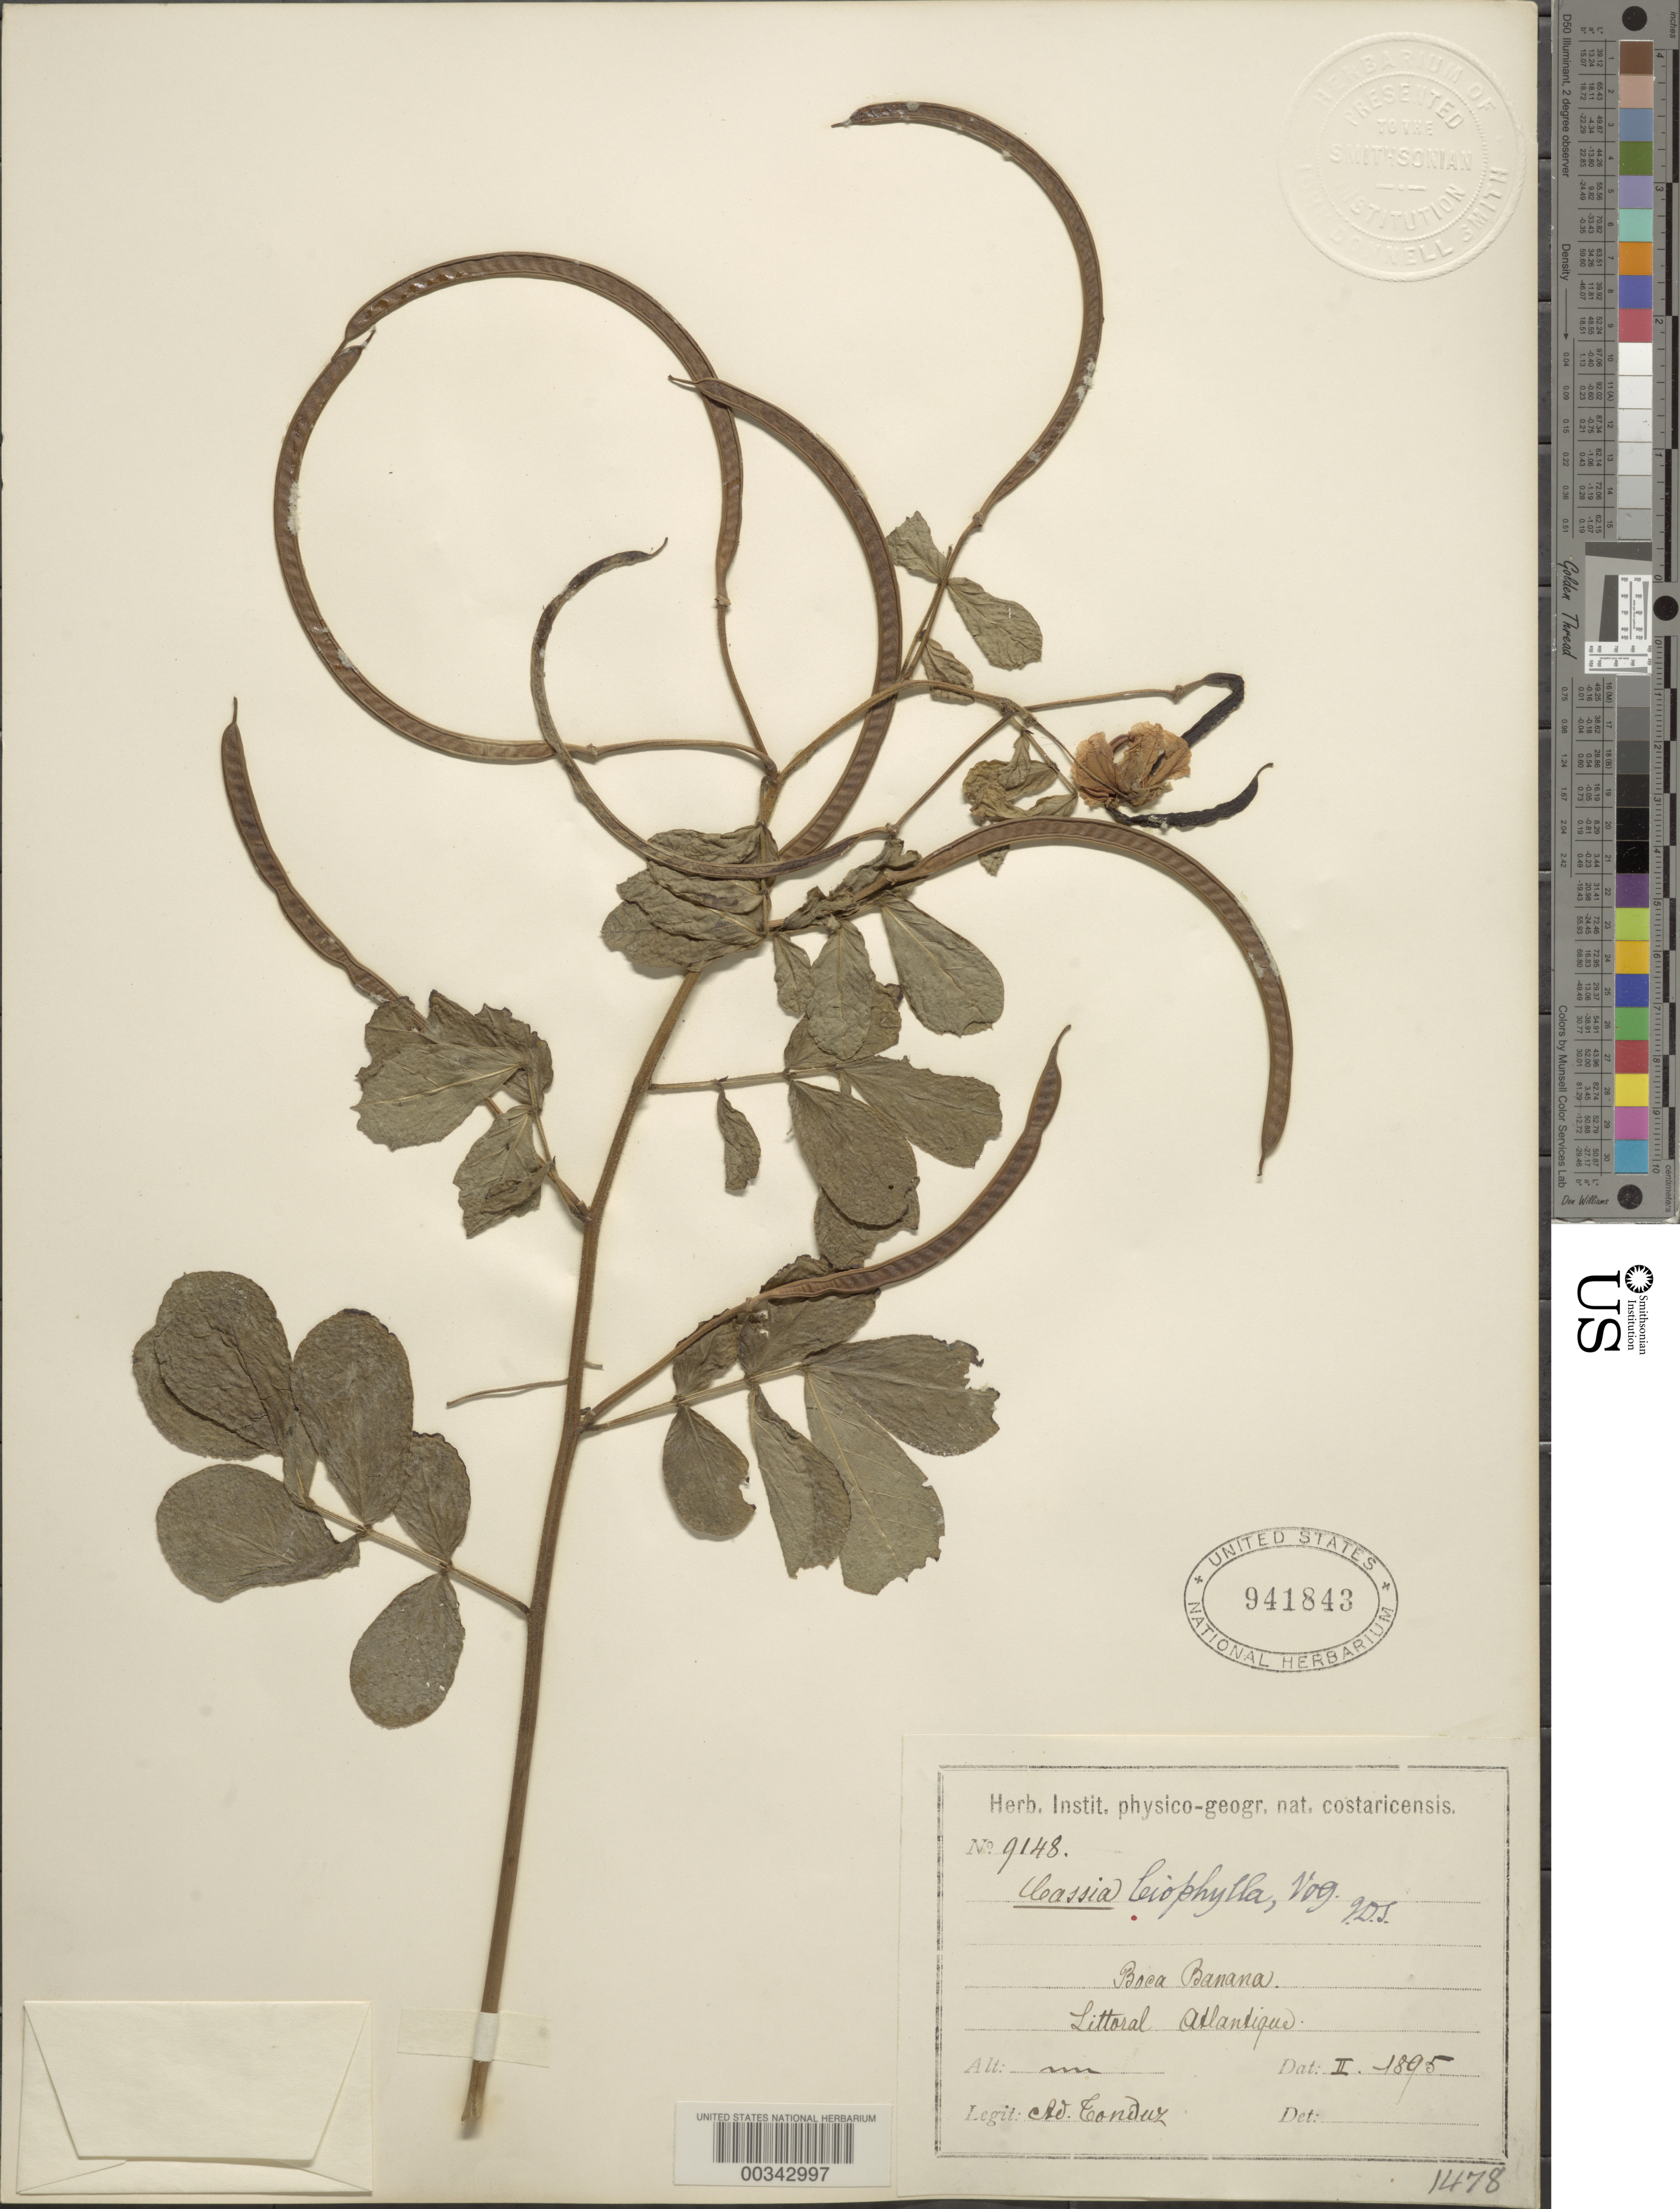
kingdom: Plantae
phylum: Tracheophyta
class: Magnoliopsida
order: Fabales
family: Fabaceae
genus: Senna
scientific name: Senna leiophylla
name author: (Vogel) H.S. Irwin & Barneby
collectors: A. Tonduz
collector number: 9148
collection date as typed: Feb 1895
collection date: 1895-02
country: Costa Rica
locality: Boca Banana; coast of Atlantic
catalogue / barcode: US 941843